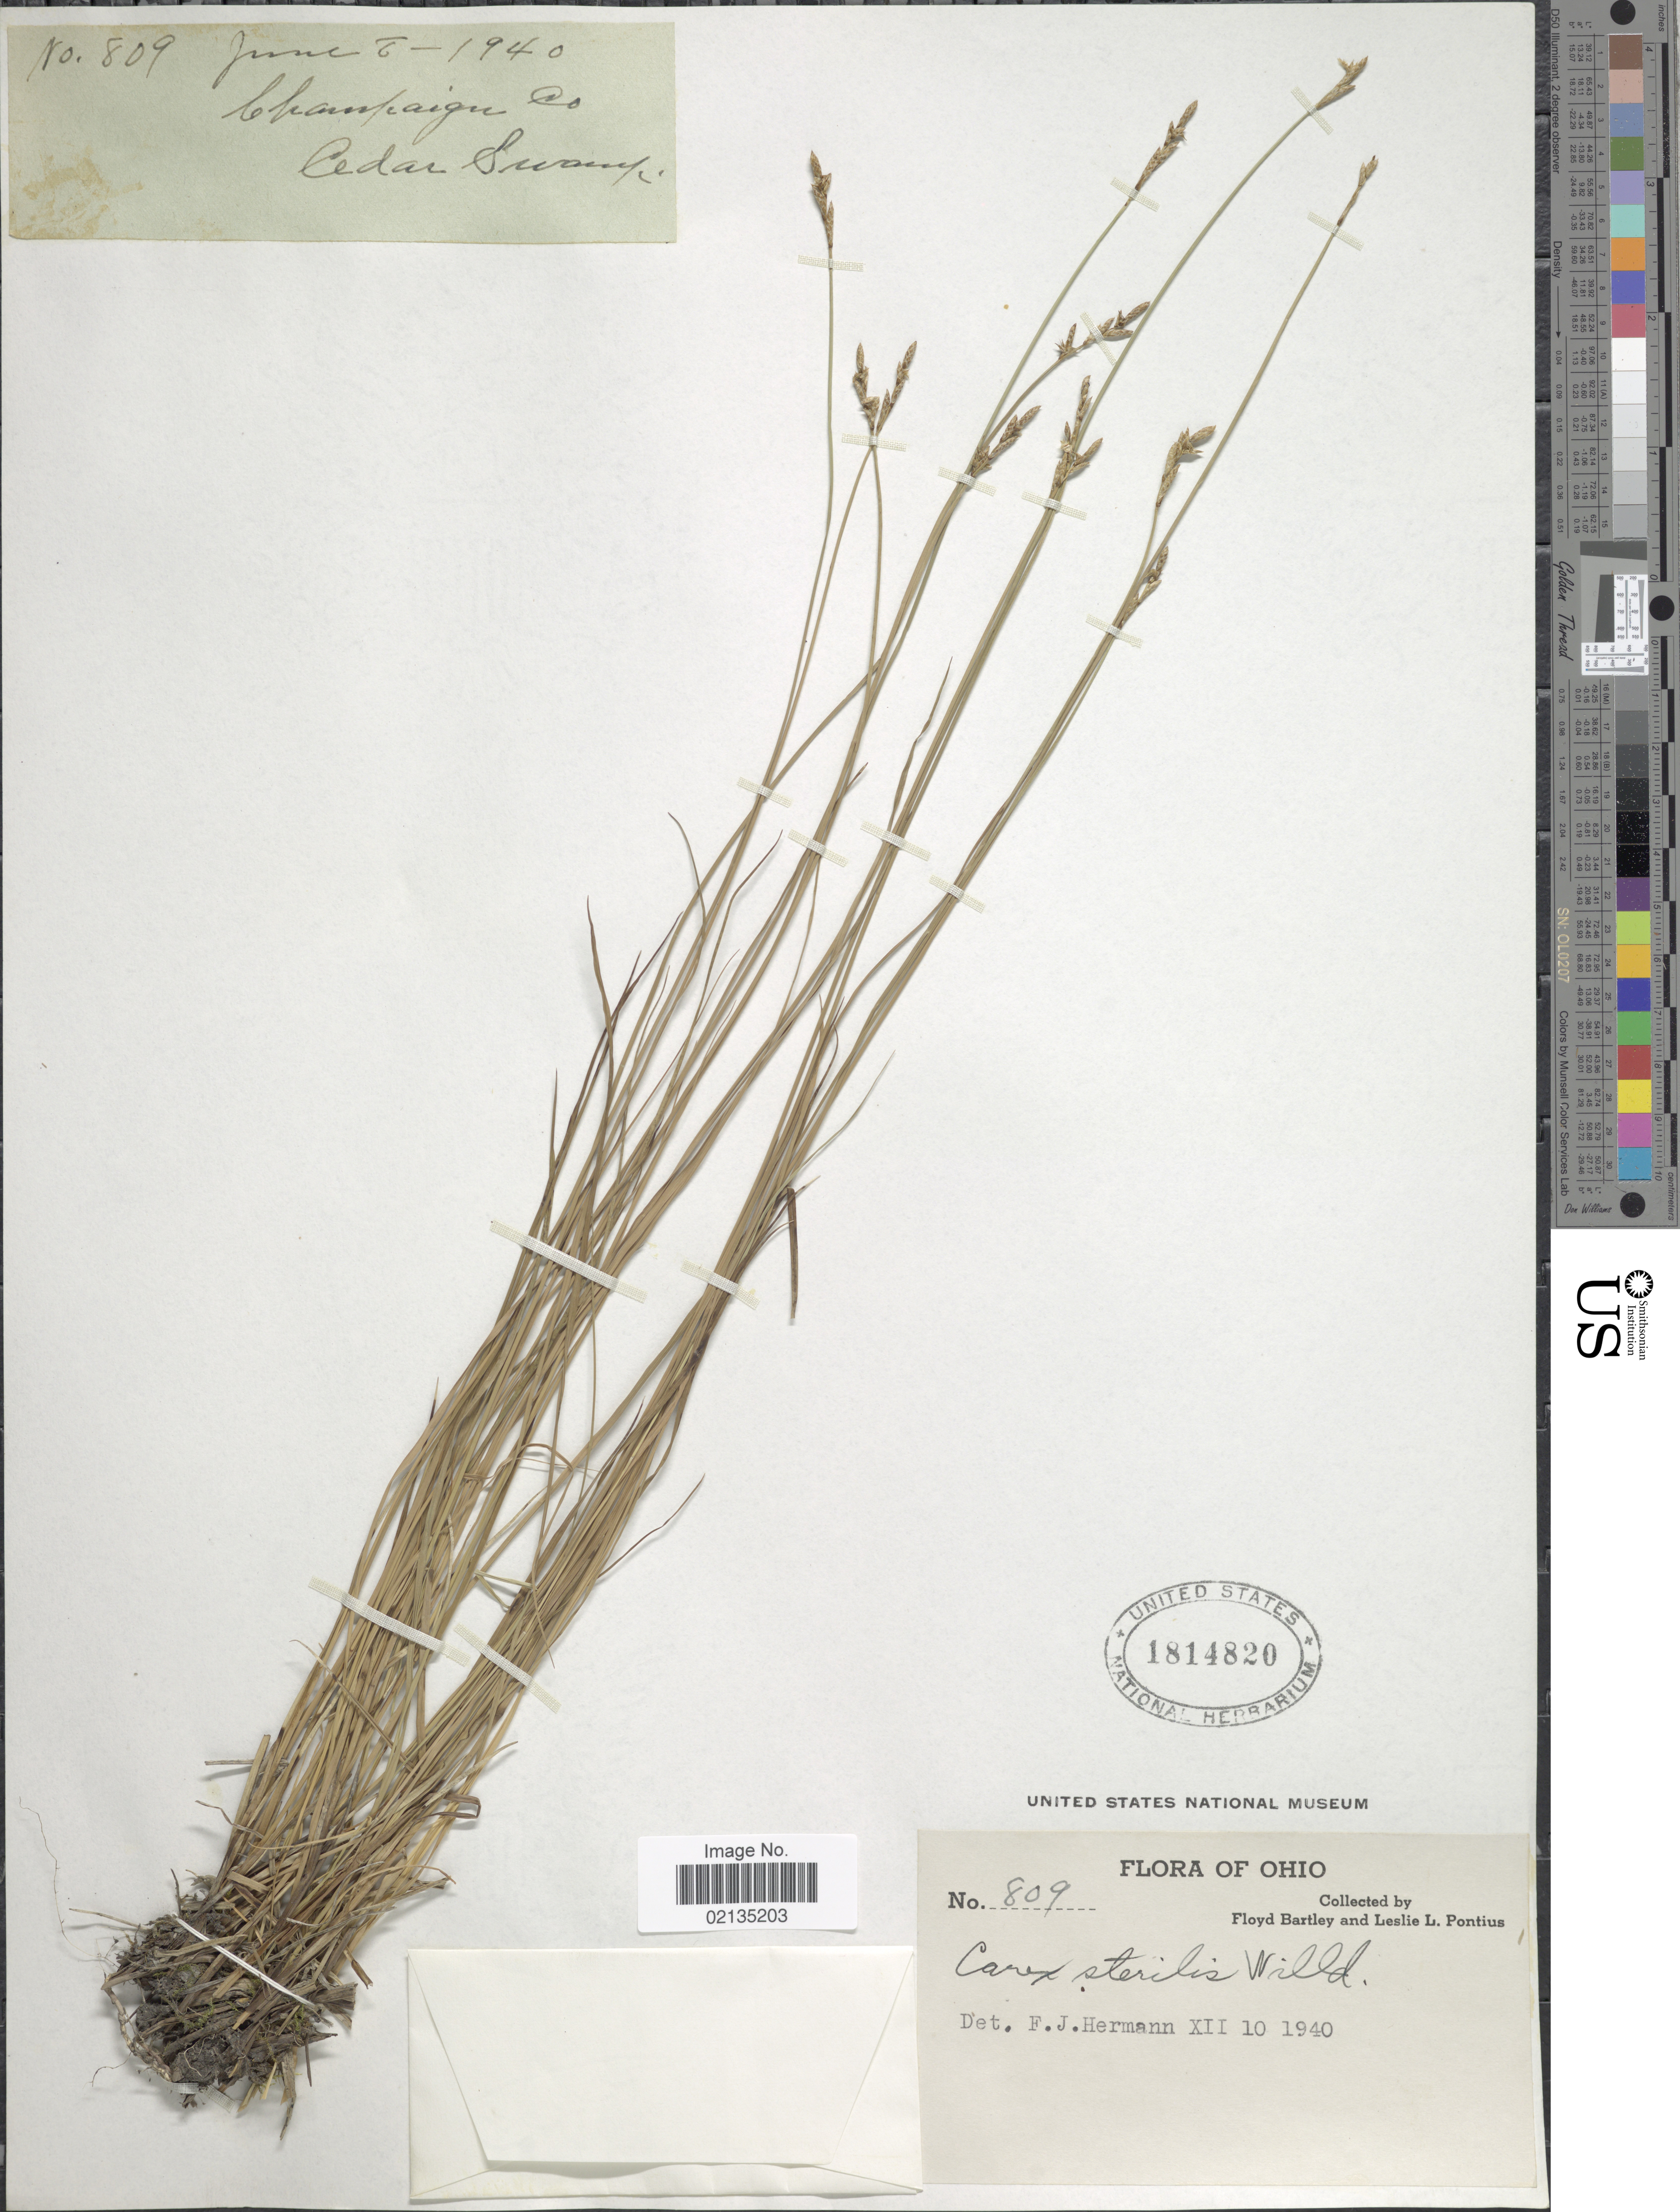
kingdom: Plantae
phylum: Tracheophyta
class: Liliopsida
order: Poales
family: Cyperaceae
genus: Carex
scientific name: Carex sterilis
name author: Willd.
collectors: F. Bartley & L. Pontius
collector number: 809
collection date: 1940-06-06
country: United States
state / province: Ohio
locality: Champaign Co. Cedar Swamps. Ohio.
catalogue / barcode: US 1814820